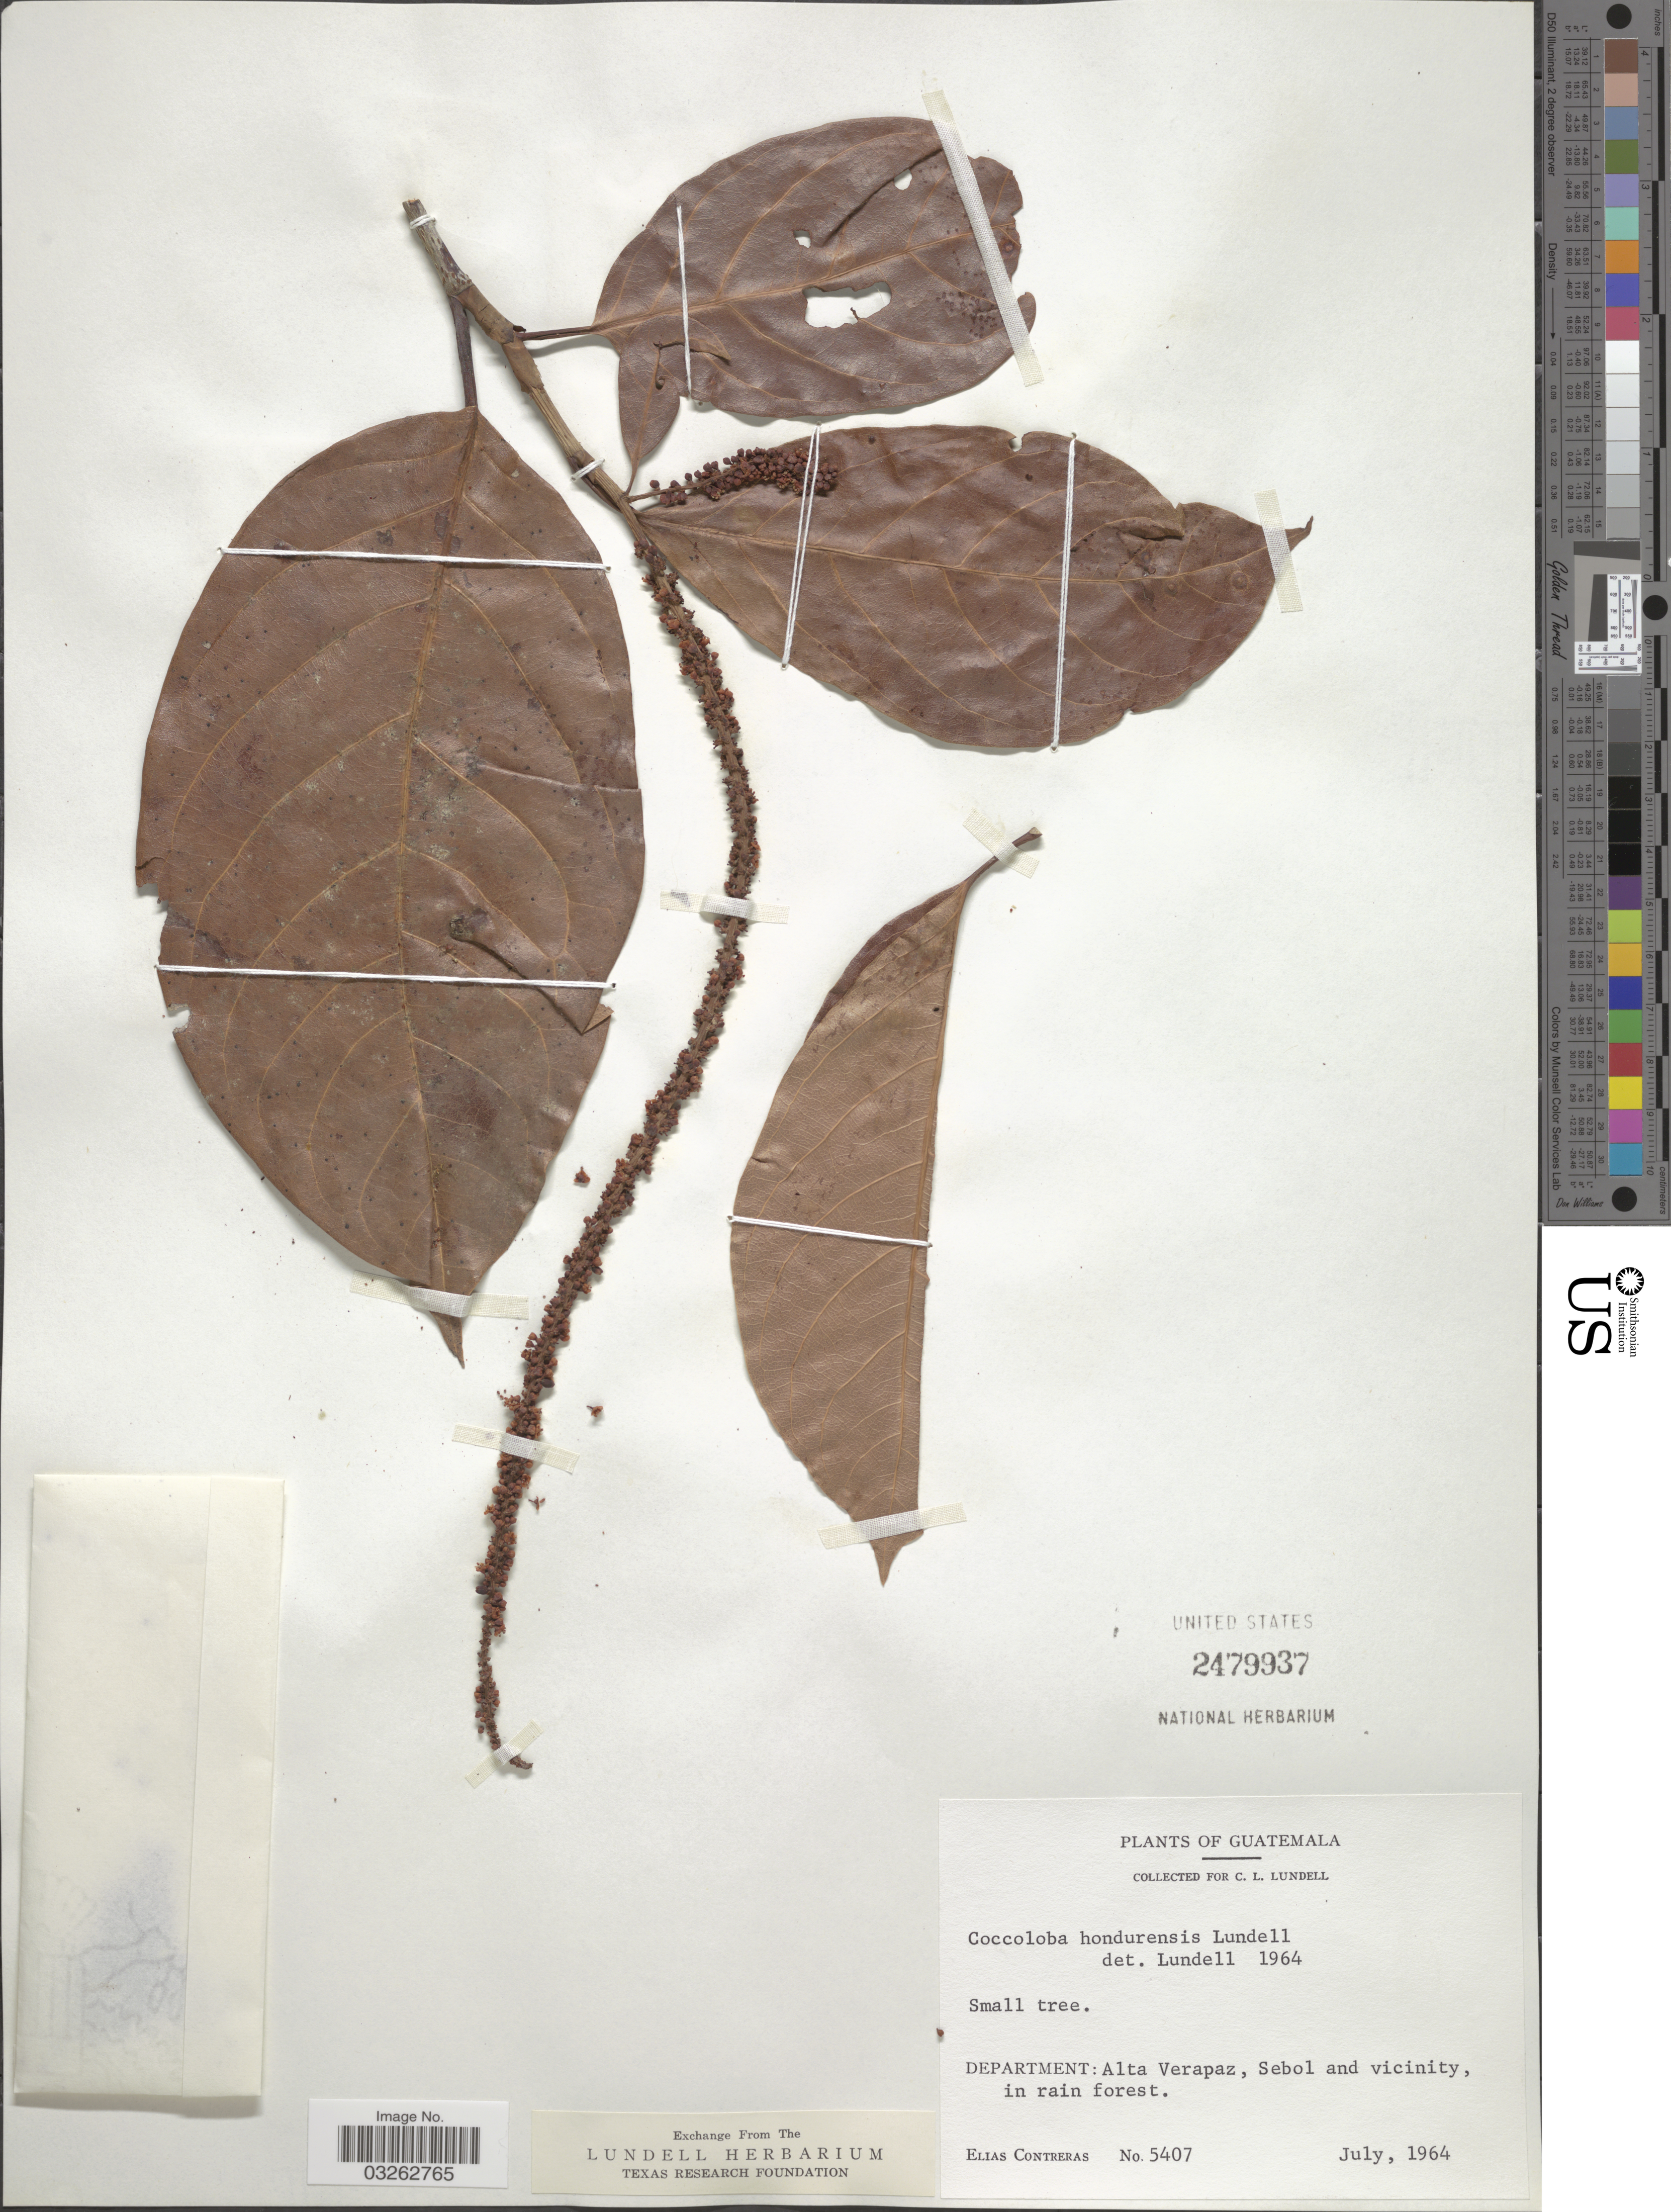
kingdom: Plantae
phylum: Tracheophyta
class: Magnoliopsida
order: Caryophyllales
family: Polygonaceae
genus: Coccoloba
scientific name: Coccoloba hondurensis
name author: Lundell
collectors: E. Contreras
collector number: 5407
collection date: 1964-07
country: Guatemala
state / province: Alta Verapaz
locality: Department: Alta Verapaz, Sebol and vicinity, in rain forest.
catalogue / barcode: US 2479937